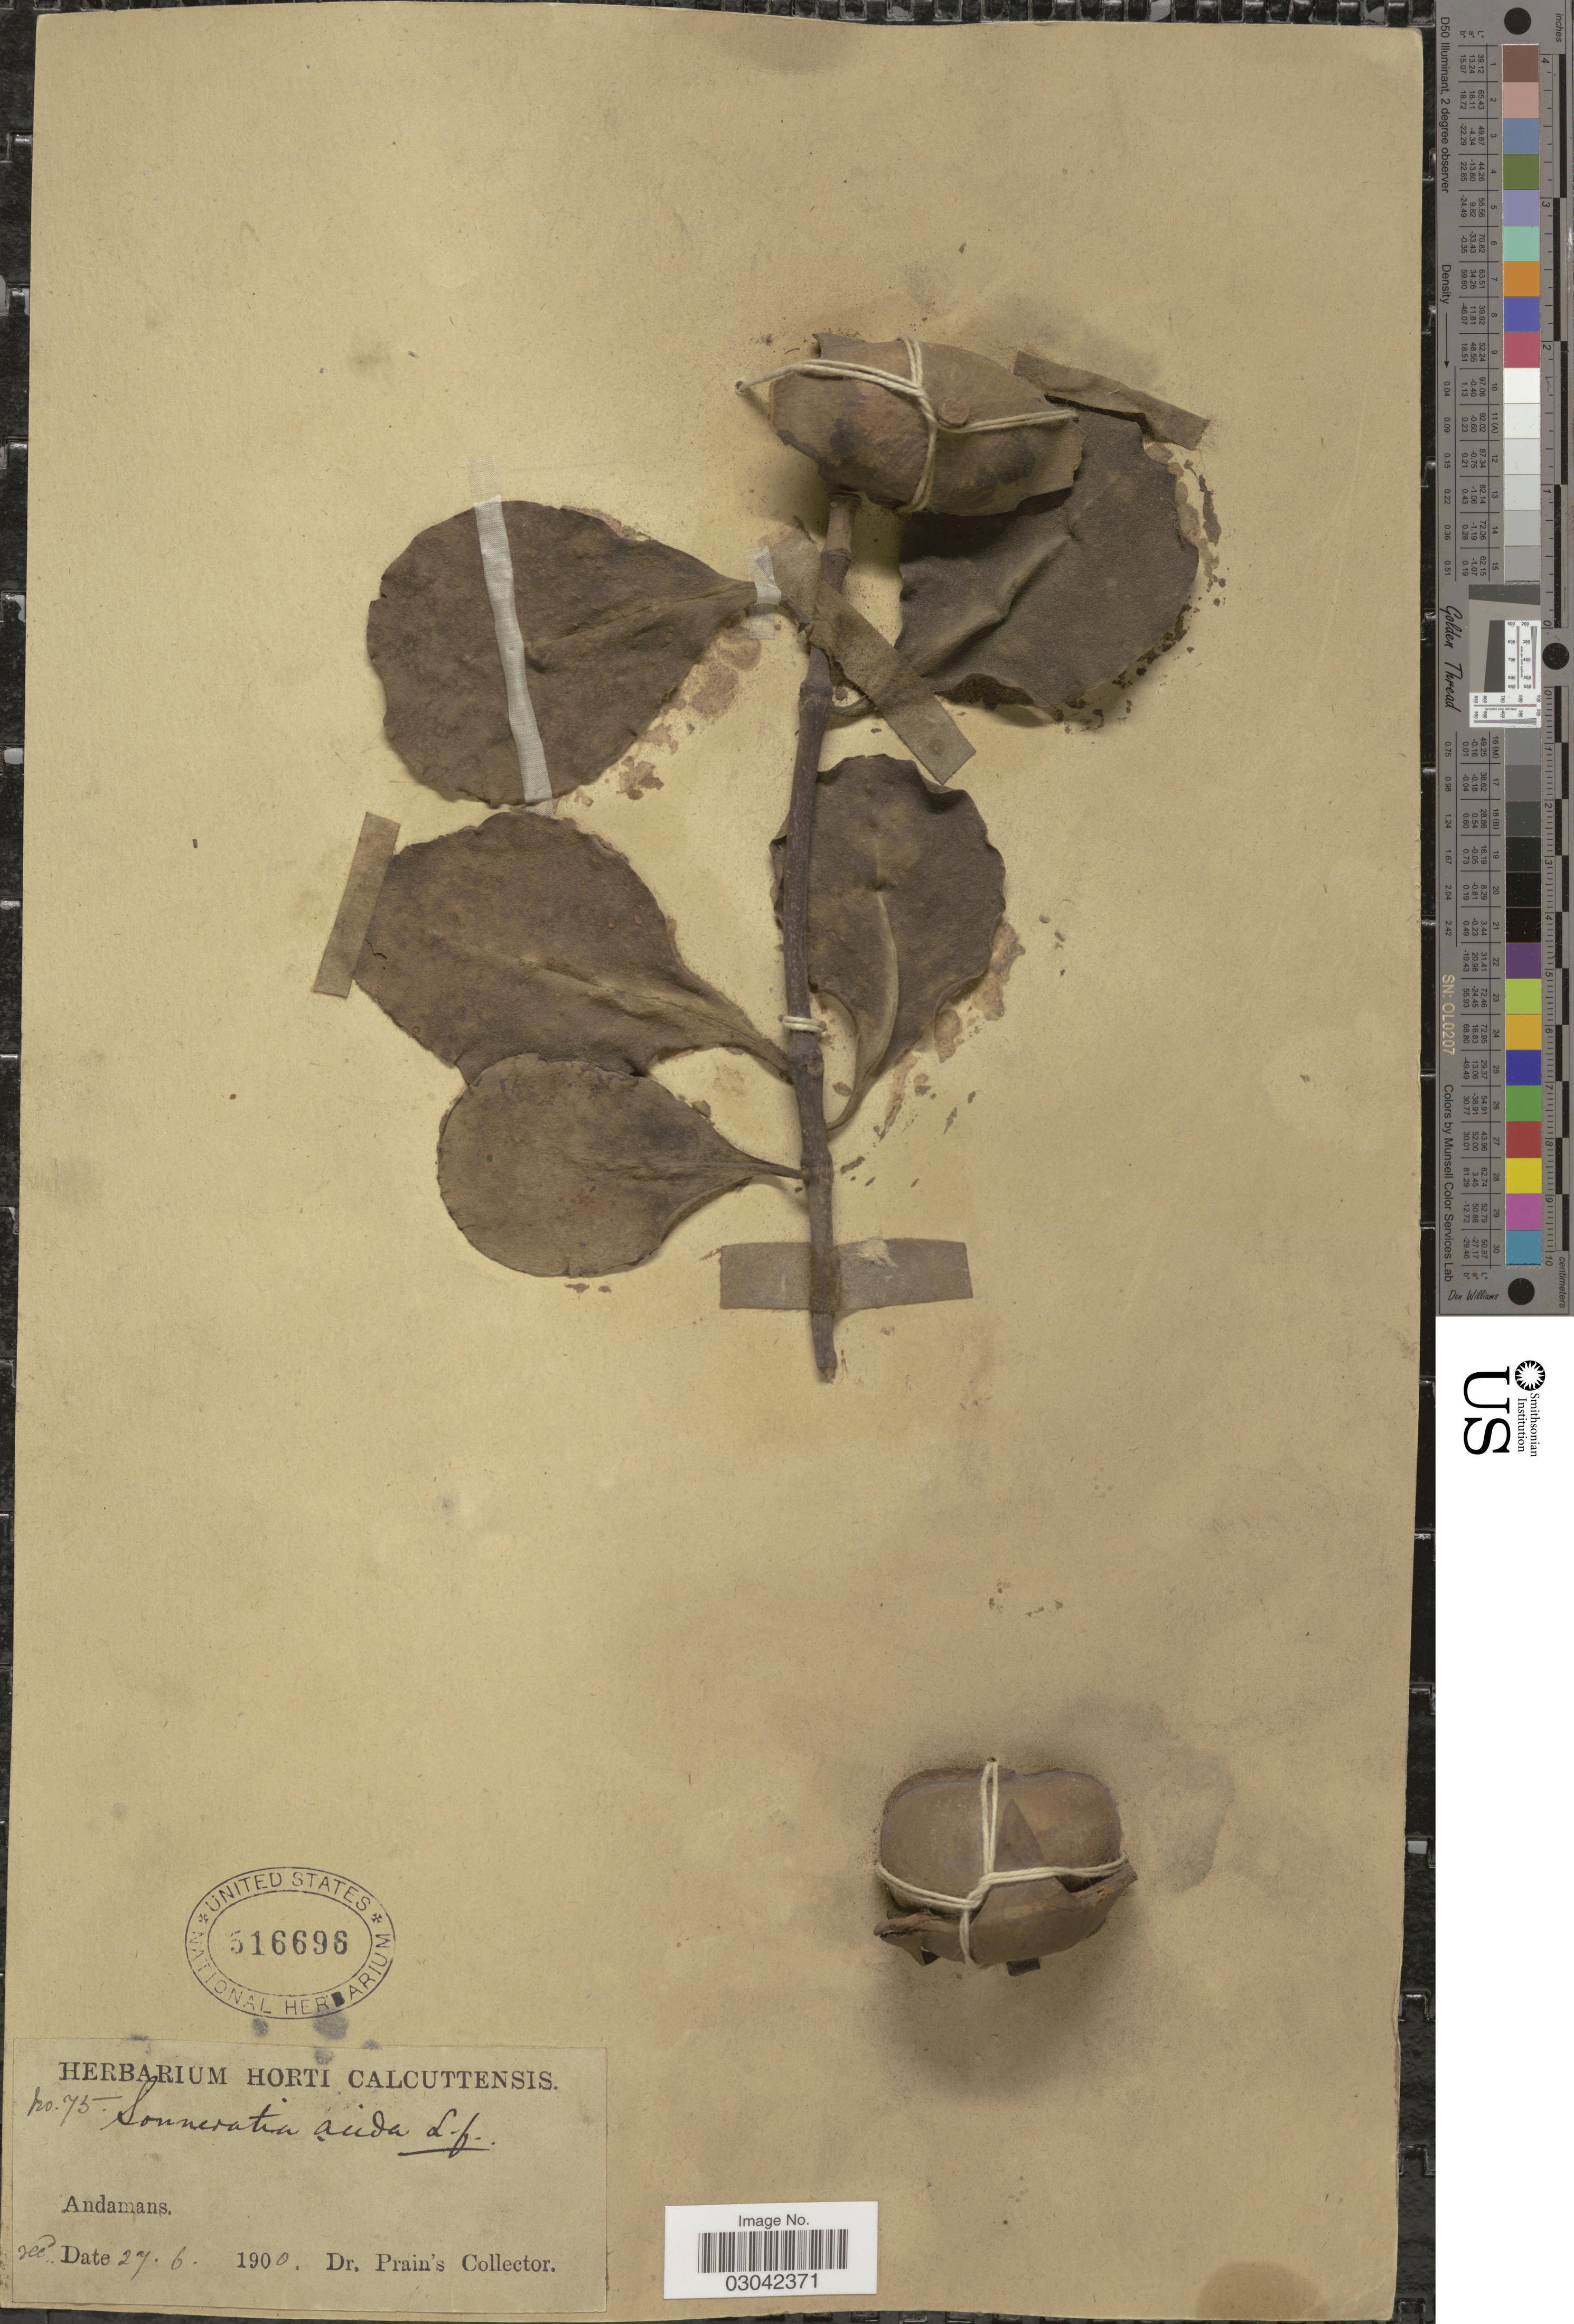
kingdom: Plantae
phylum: Tracheophyta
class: Magnoliopsida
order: Myrtales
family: Lythraceae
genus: Sonneratia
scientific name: Sonneratia caseolaris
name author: (L.) Engl.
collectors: Dr. Prain's collector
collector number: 75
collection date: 1900-06-27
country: India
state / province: Andaman and Nicobar Islands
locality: Andamans.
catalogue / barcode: US 516696